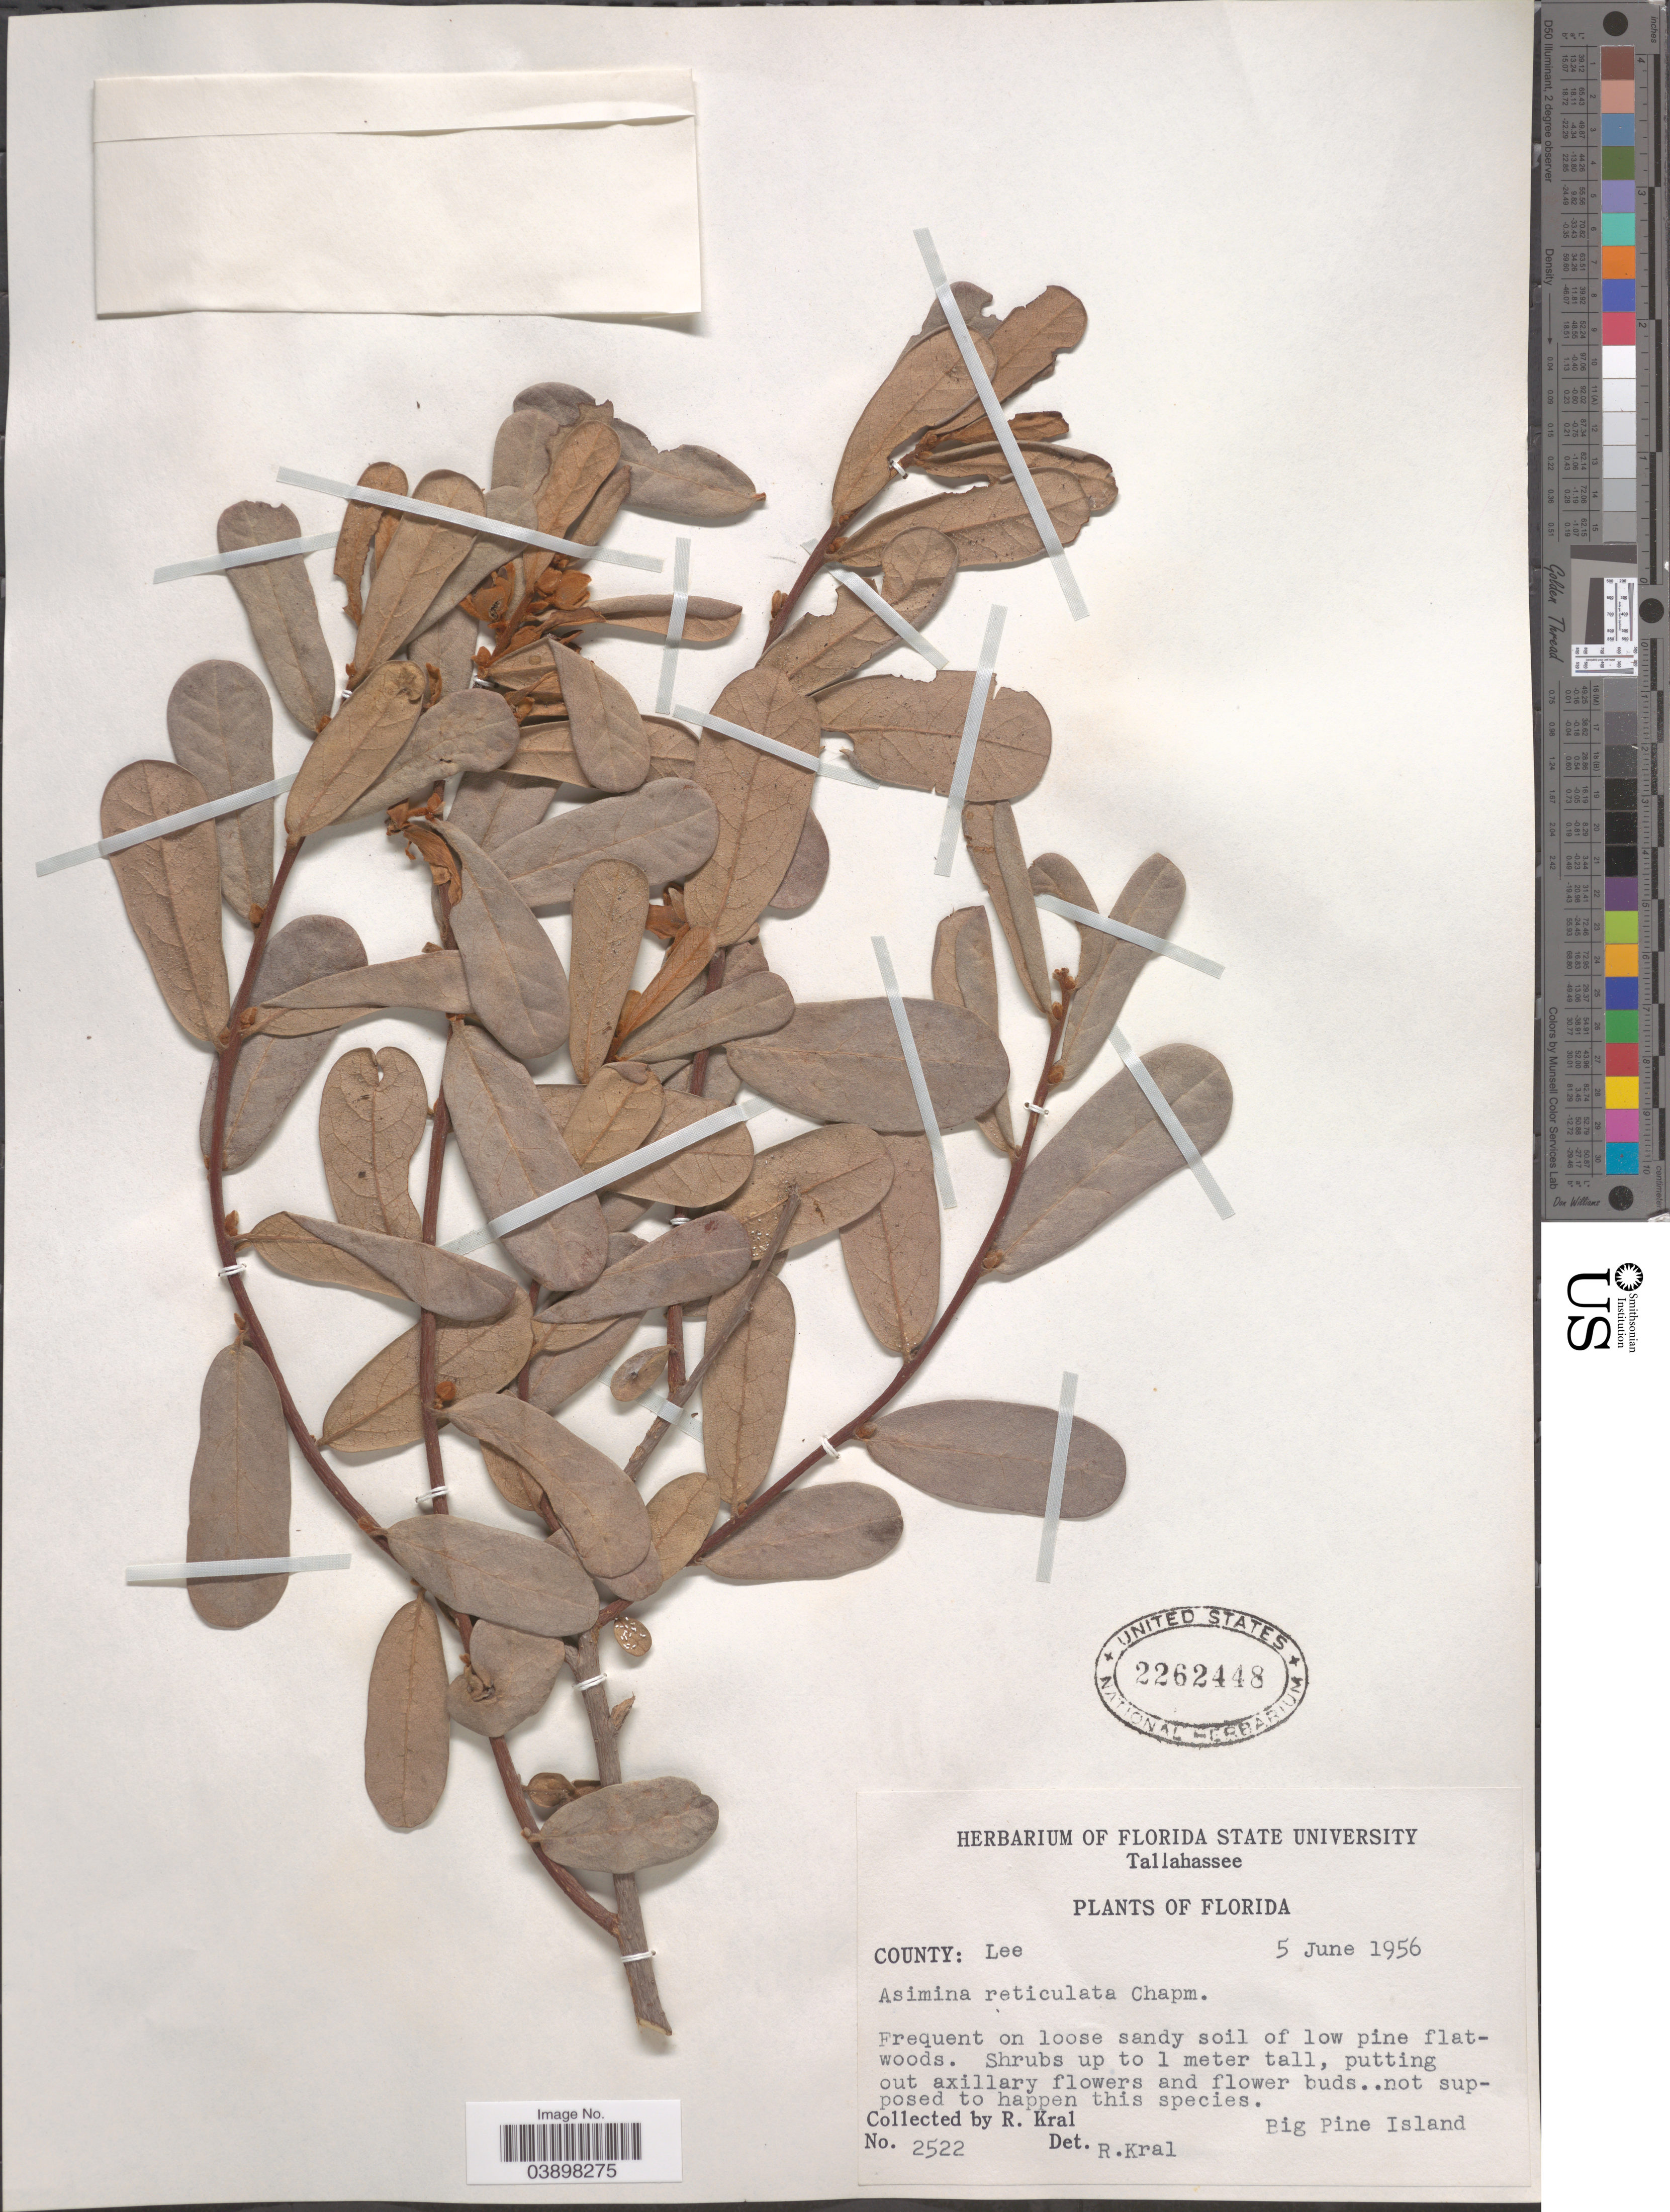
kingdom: Plantae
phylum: Tracheophyta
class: Magnoliopsida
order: Magnoliales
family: Annonaceae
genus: Asimina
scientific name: Asimina reticulata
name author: (Shuttlew.) Chapm.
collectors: R. Kral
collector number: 2522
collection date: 1956-06-05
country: United States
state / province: Florida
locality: County: Lee. Big Pine Island.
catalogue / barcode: US 2262448